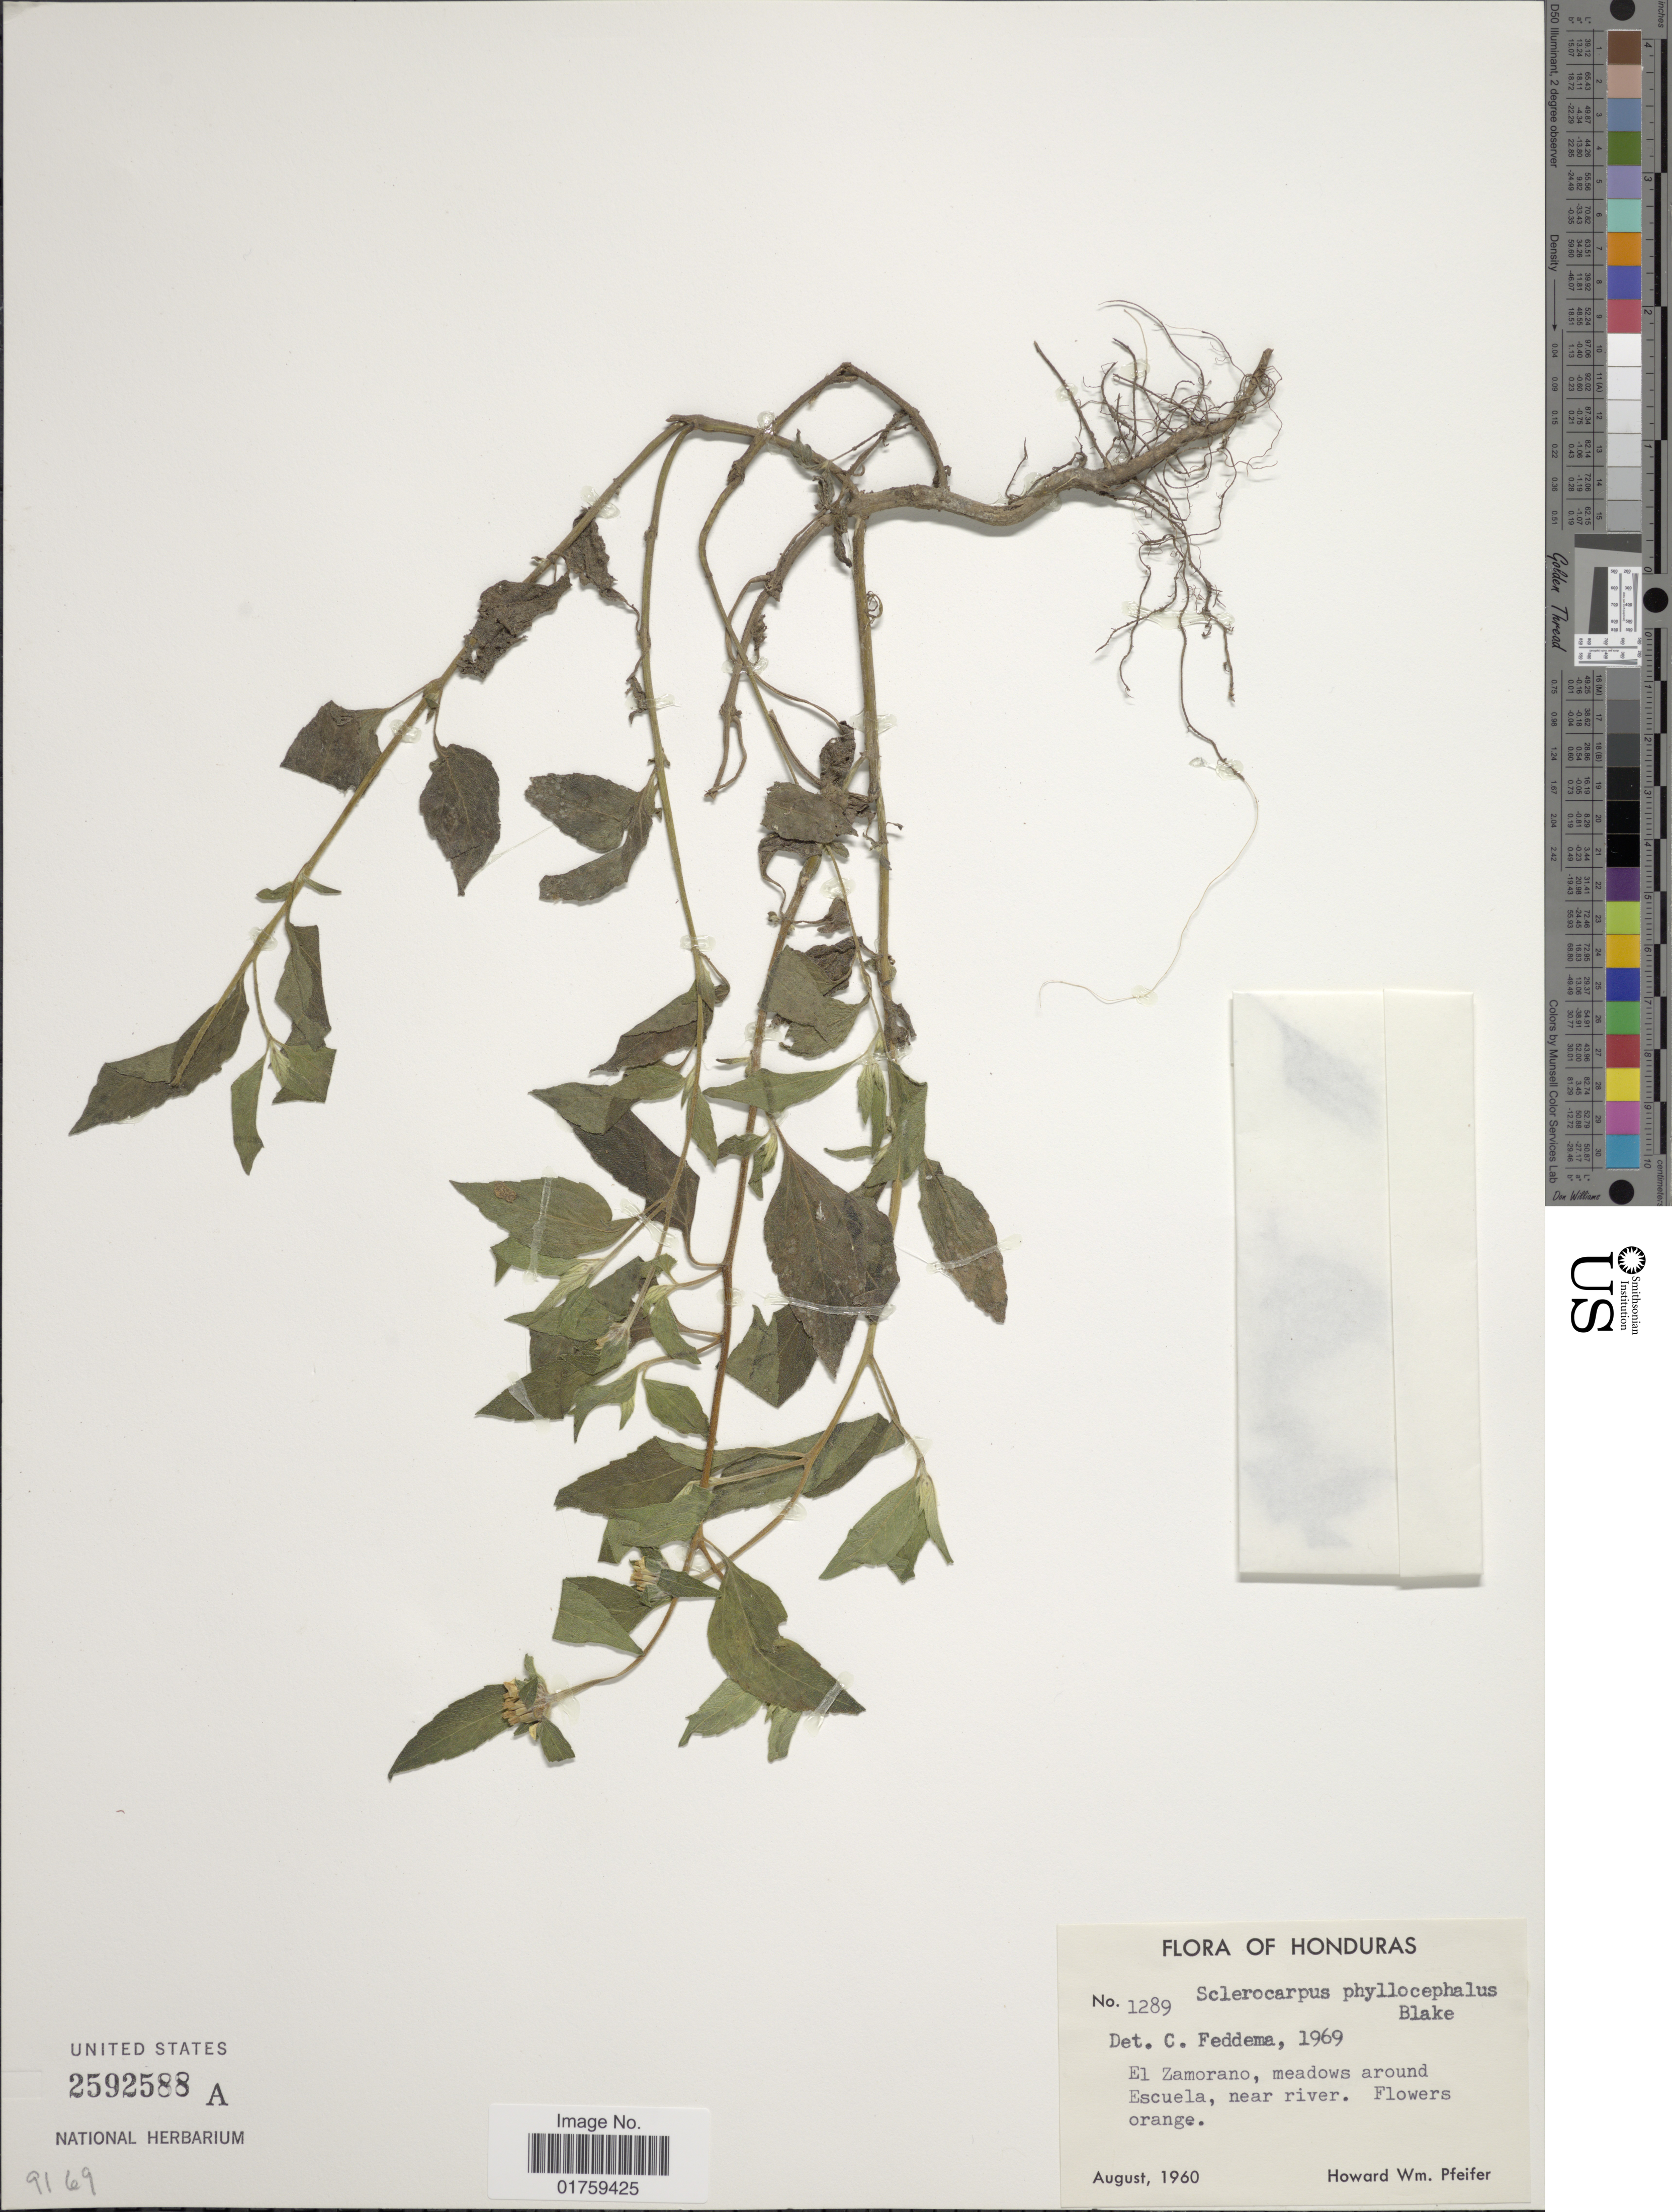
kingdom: Plantae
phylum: Tracheophyta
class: Magnoliopsida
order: Asterales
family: Asteraceae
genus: Sclerocarpus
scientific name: Sclerocarpus phyllocephalus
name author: S.F. Blake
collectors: H. W. Pfeifer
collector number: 1289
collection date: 1960-08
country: Honduras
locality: El Zamorano, meadows aroung Escuala, near river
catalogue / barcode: US 2592588A